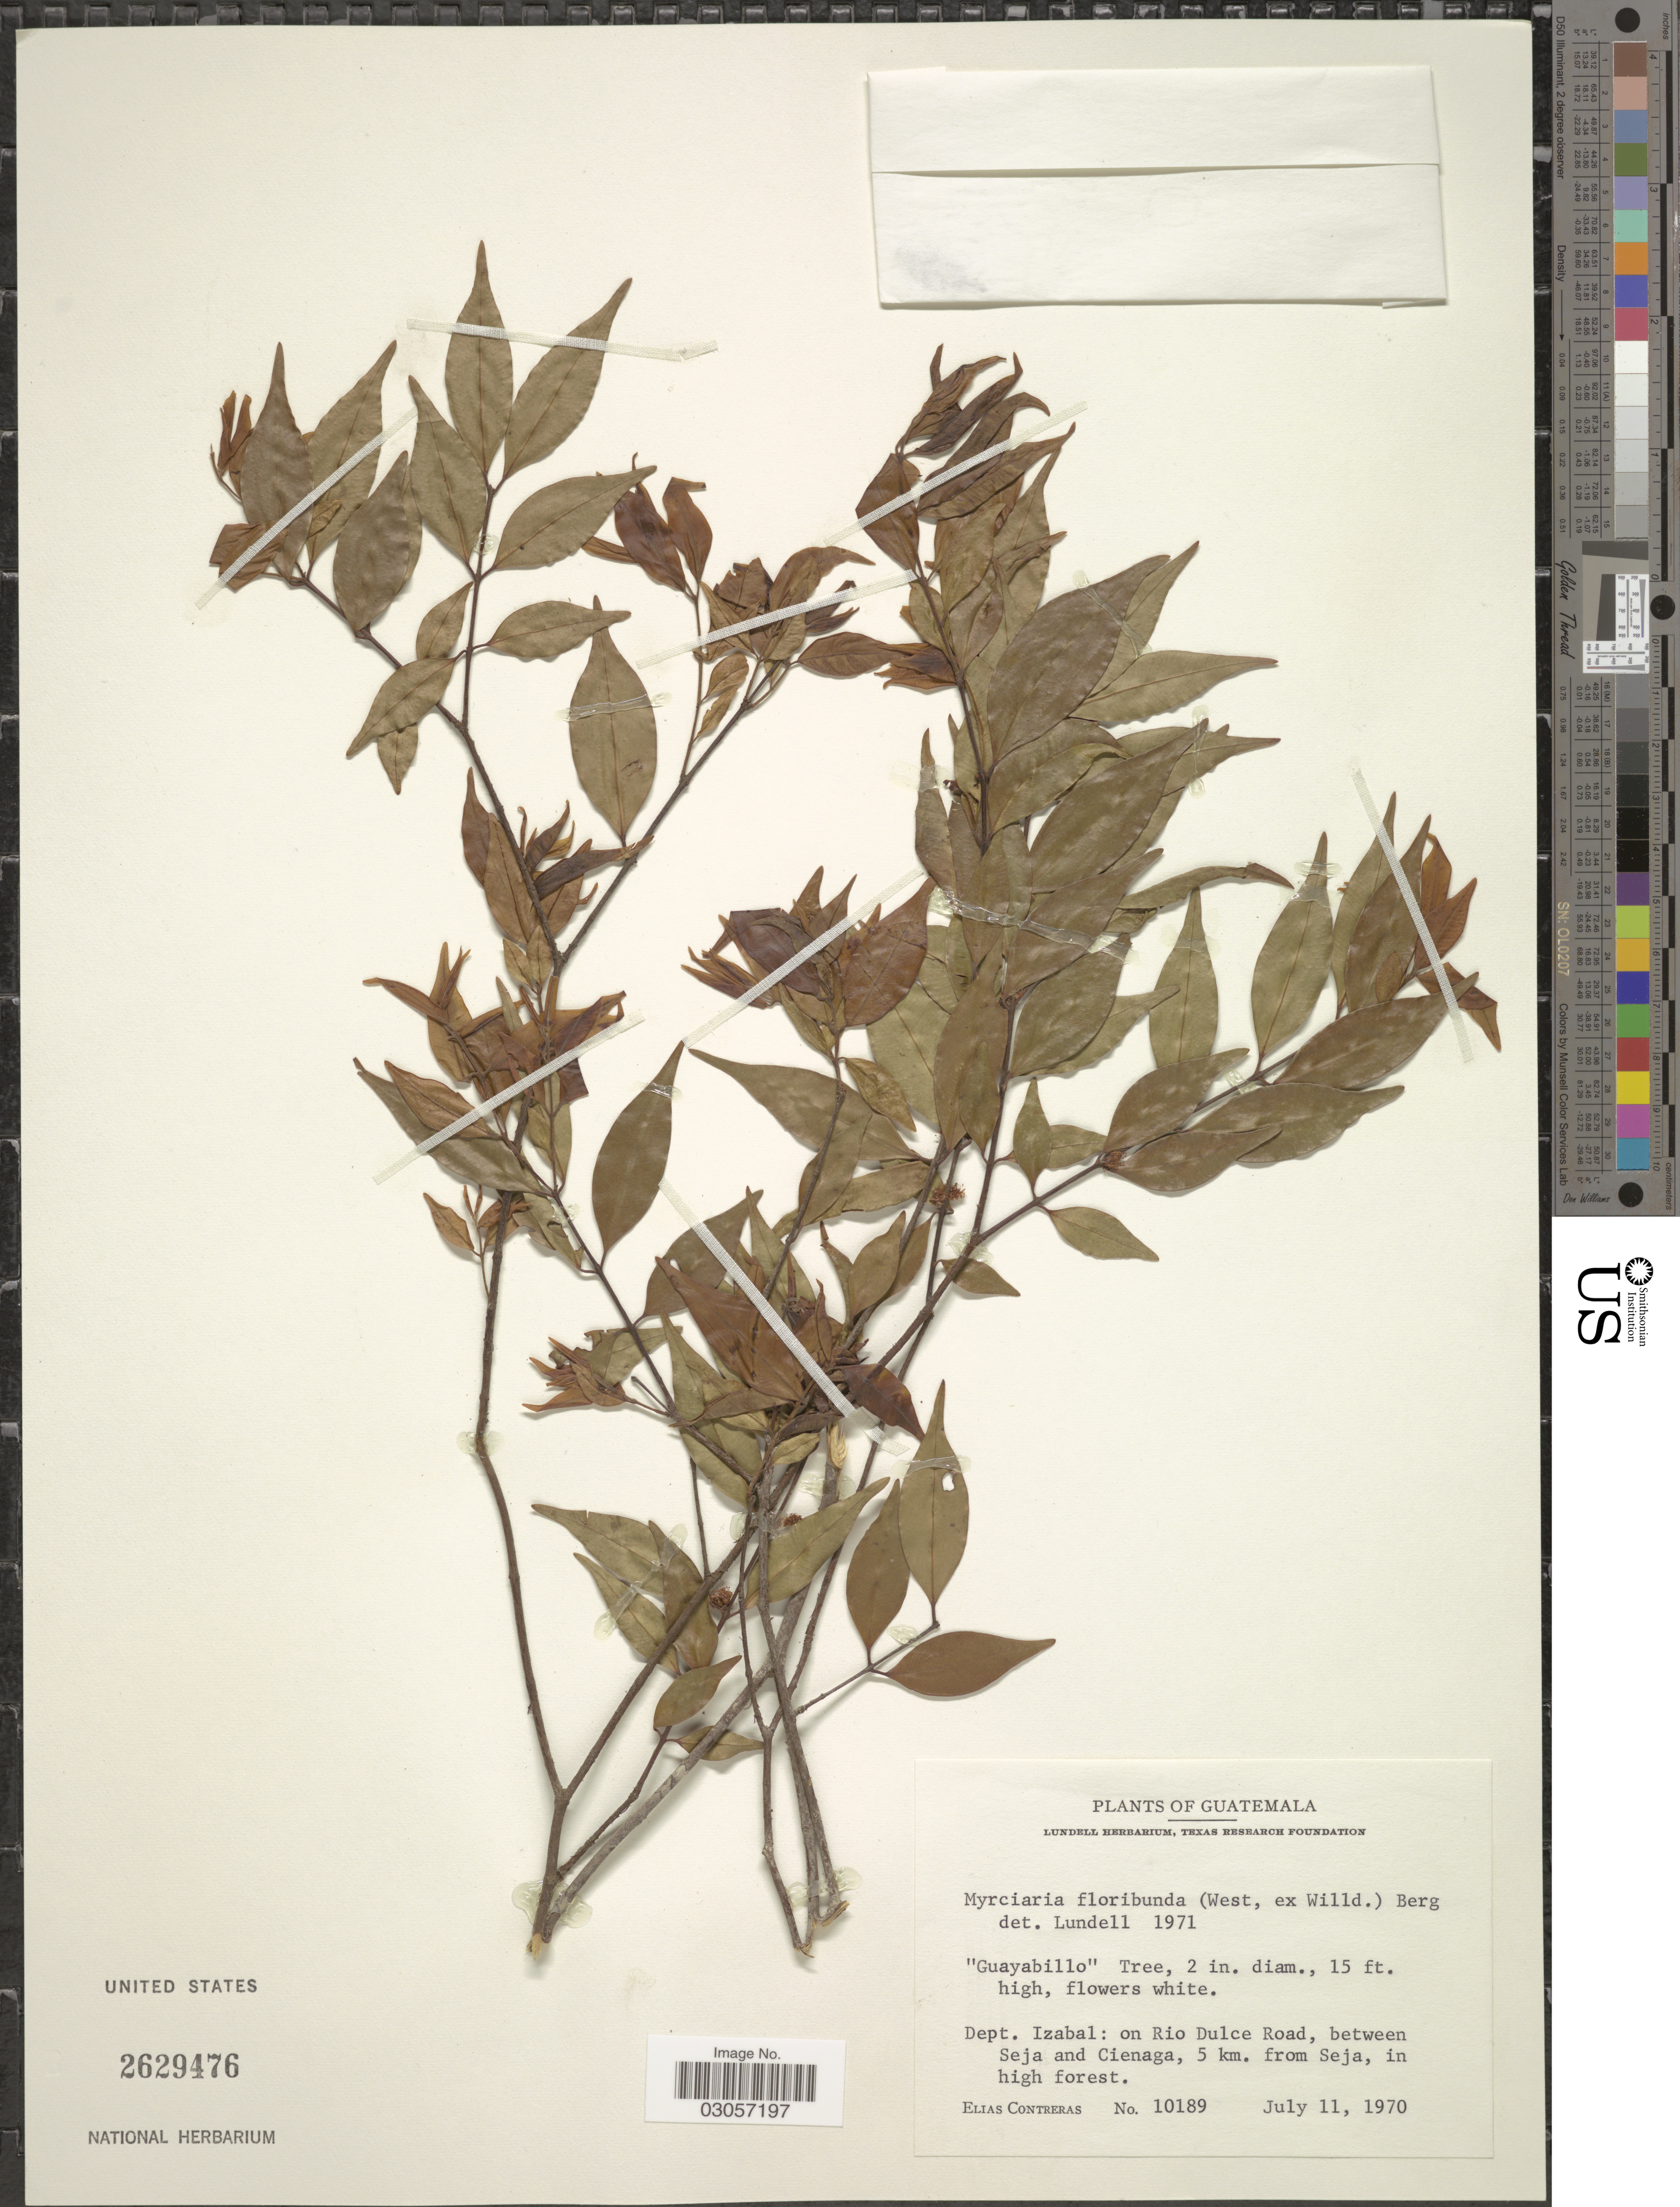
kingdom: Plantae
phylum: Tracheophyta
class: Magnoliopsida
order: Myrtales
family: Myrtaceae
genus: Myrciaria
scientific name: Myrciaria floribunda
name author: (H. West ex Willd.) O. Berg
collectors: E. Contreras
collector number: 10189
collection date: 1970-07-11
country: Guatemala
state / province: Izabal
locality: Dept. Izabal: on Rio Dulce Road, between Seja and Cienaga, 5 km. from Seja, in high forest.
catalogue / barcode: US 2629476